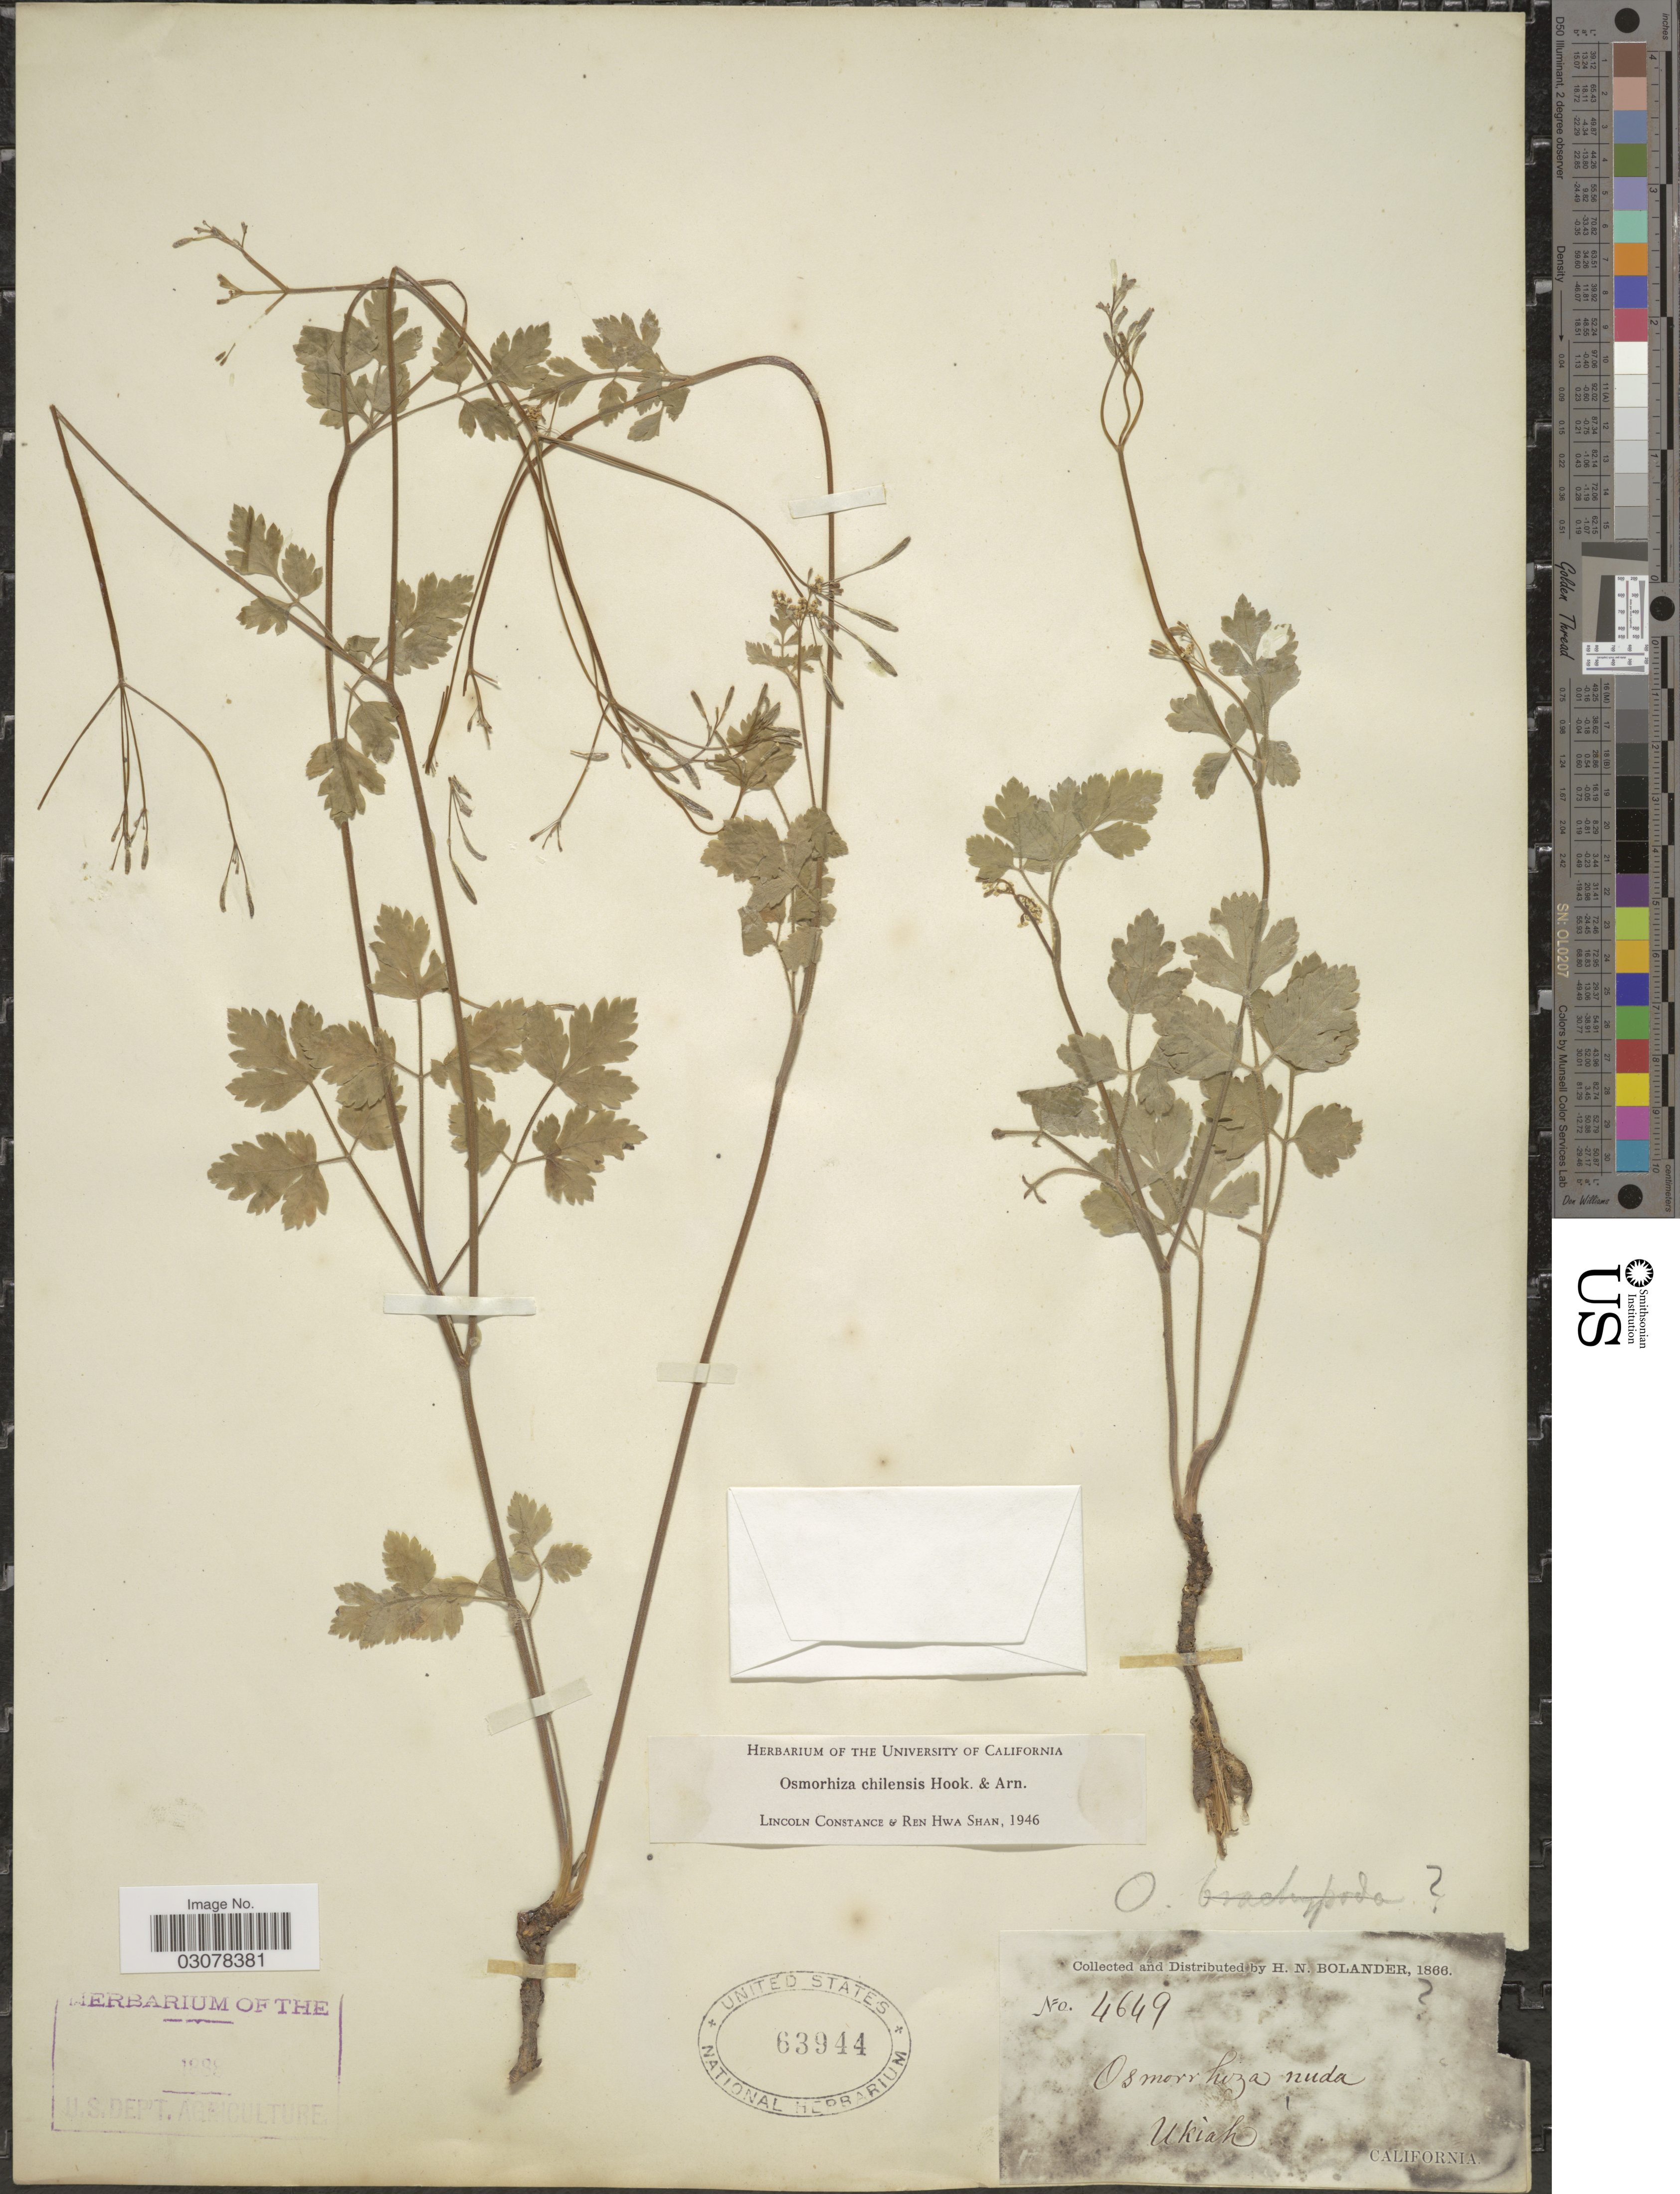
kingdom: Plantae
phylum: Tracheophyta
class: Magnoliopsida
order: Apiales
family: Apiaceae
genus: Osmorhiza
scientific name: Osmorhiza chilensis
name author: Hook. & Arn.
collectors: H. Bolander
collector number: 4649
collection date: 1866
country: United States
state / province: California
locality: Ukiah.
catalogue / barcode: US 63944